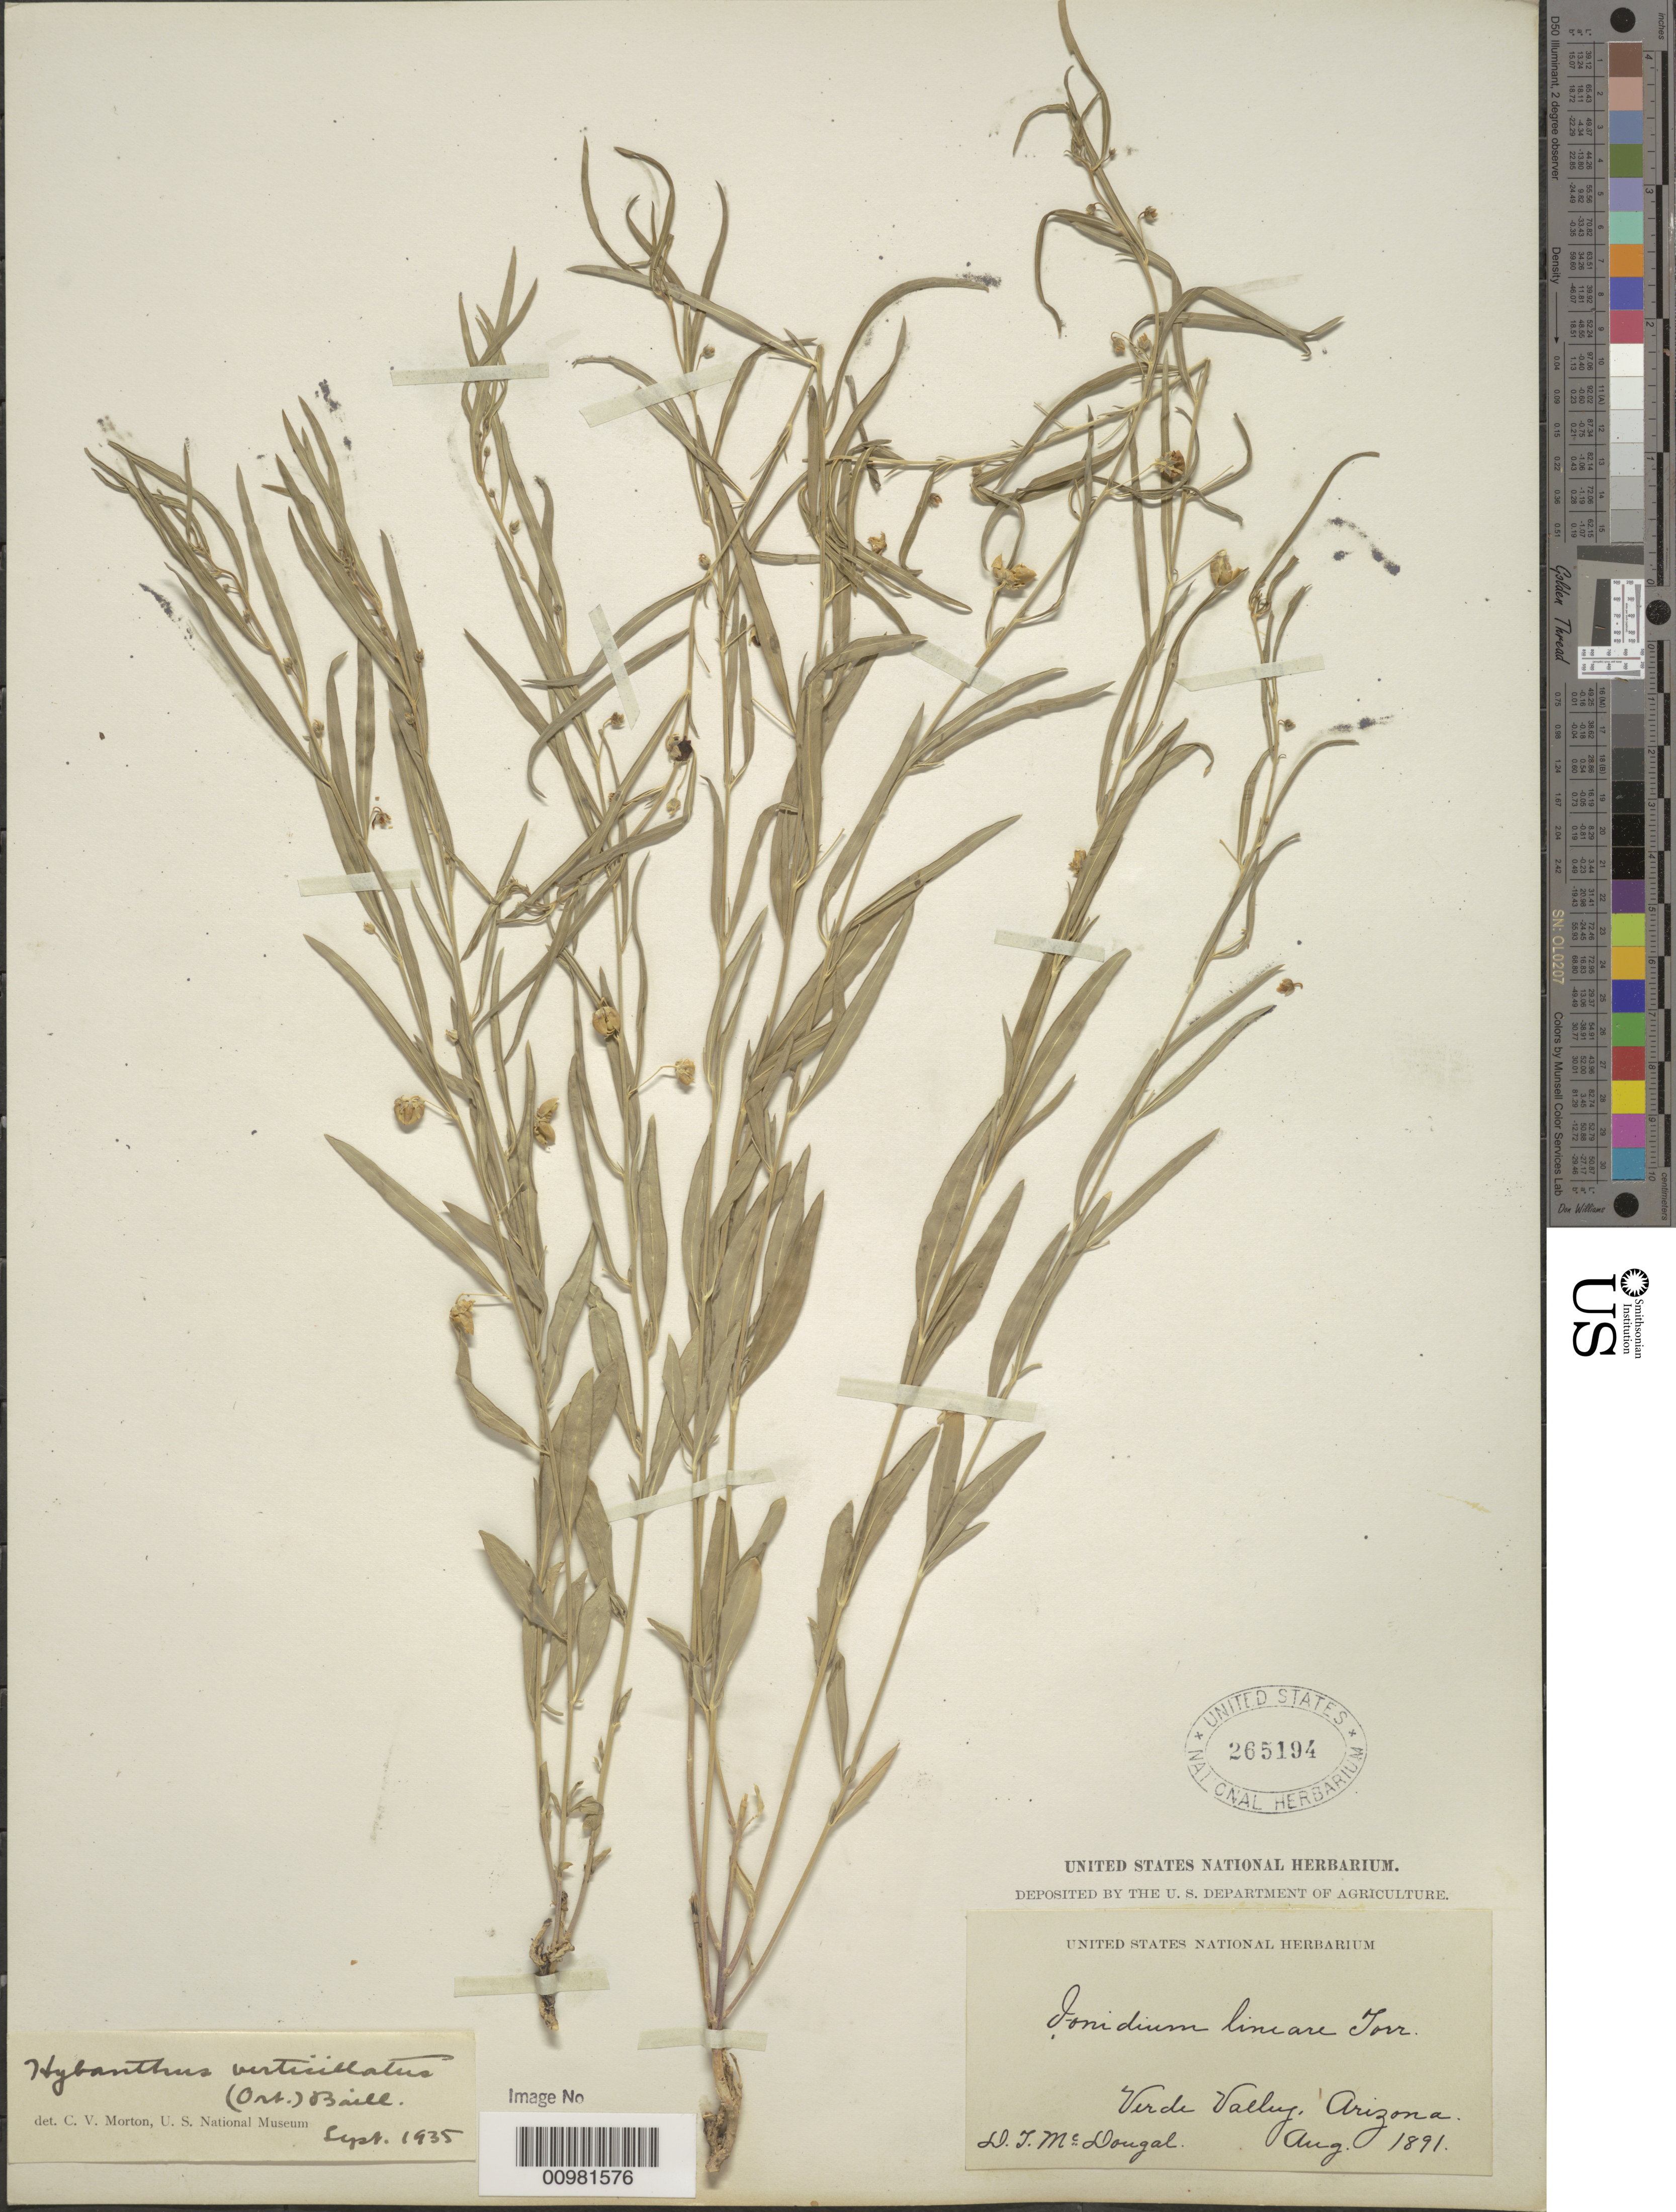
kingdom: Plantae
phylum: Tracheophyta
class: Magnoliopsida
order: Malpighiales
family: Violaceae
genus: Pombalia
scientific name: Pombalia verticillata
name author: (Ortega) Paula-Souza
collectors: D. T. MacDougal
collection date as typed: Aug 1891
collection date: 1891-08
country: United States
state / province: Arizona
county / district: Yavapai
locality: Verde Valley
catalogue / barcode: US 265194